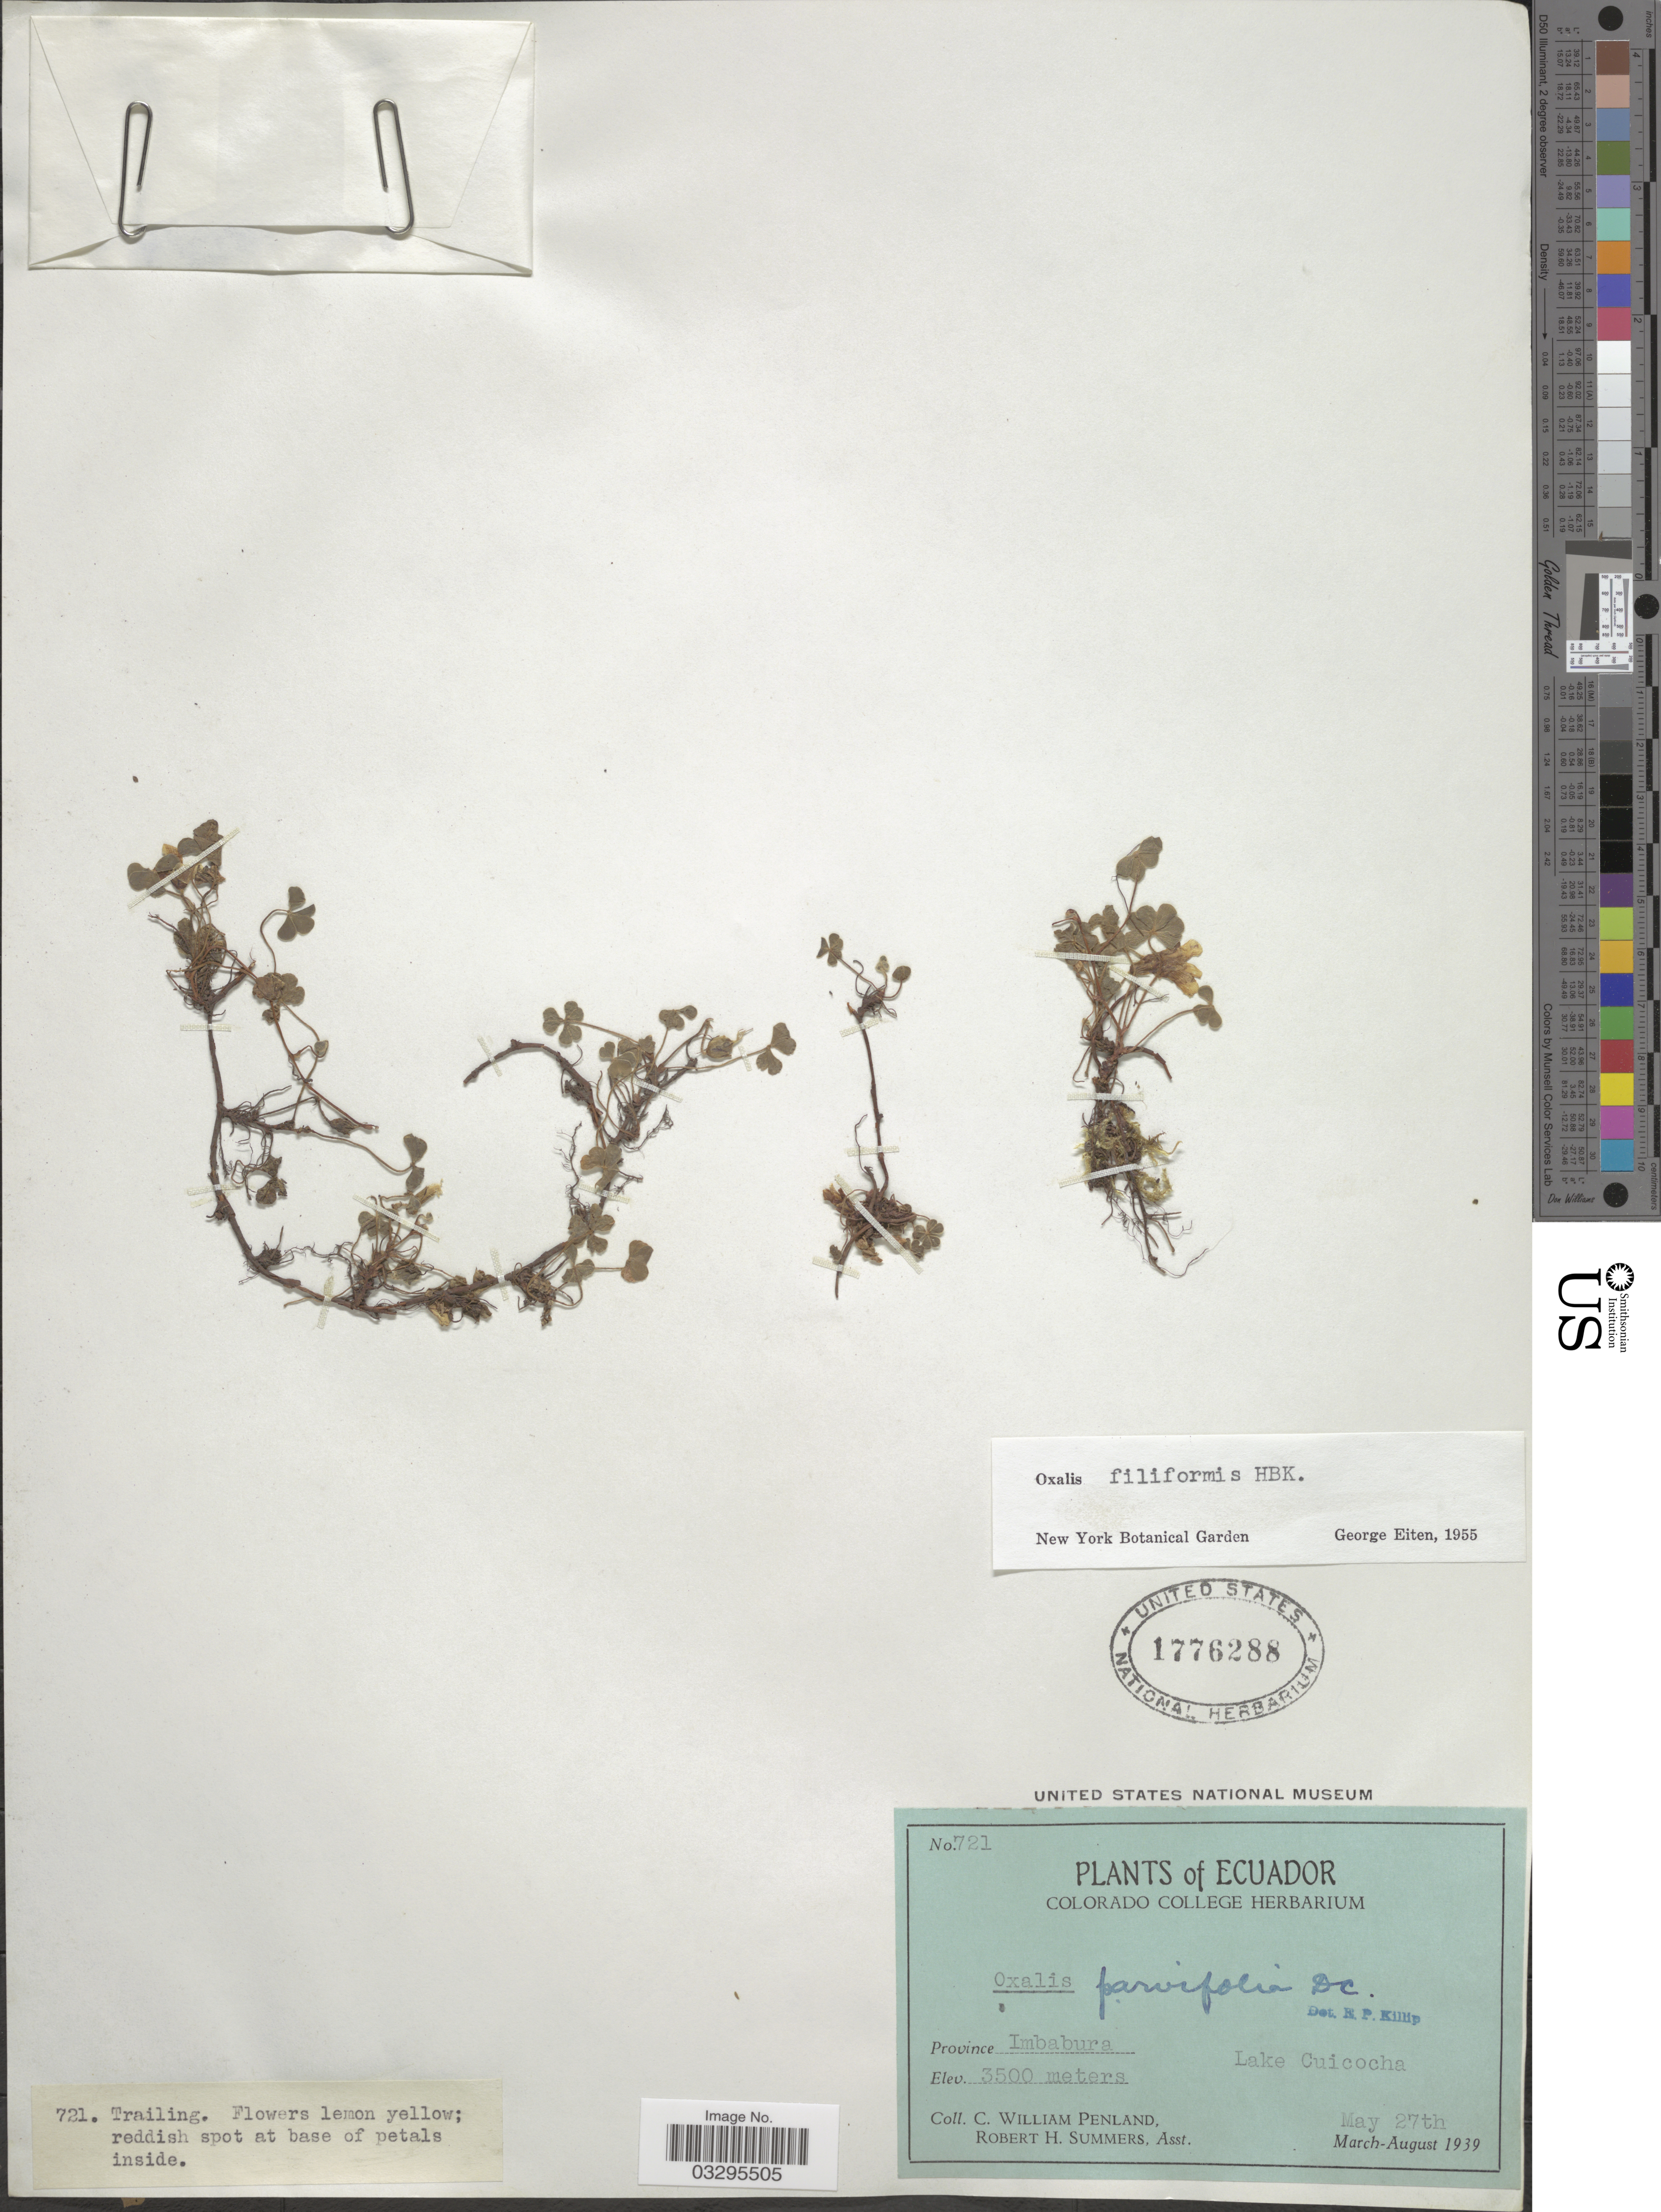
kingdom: Plantae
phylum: Tracheophyta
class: Magnoliopsida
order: Oxalidales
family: Oxalidaceae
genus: Oxalis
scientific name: Oxalis filiformis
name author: Kunth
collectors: C. W. Penland & R. Summers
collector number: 721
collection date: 1939-03-27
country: Ecuador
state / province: Imbabura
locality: Lake Cuicocha.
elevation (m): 3500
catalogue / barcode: US 1776288